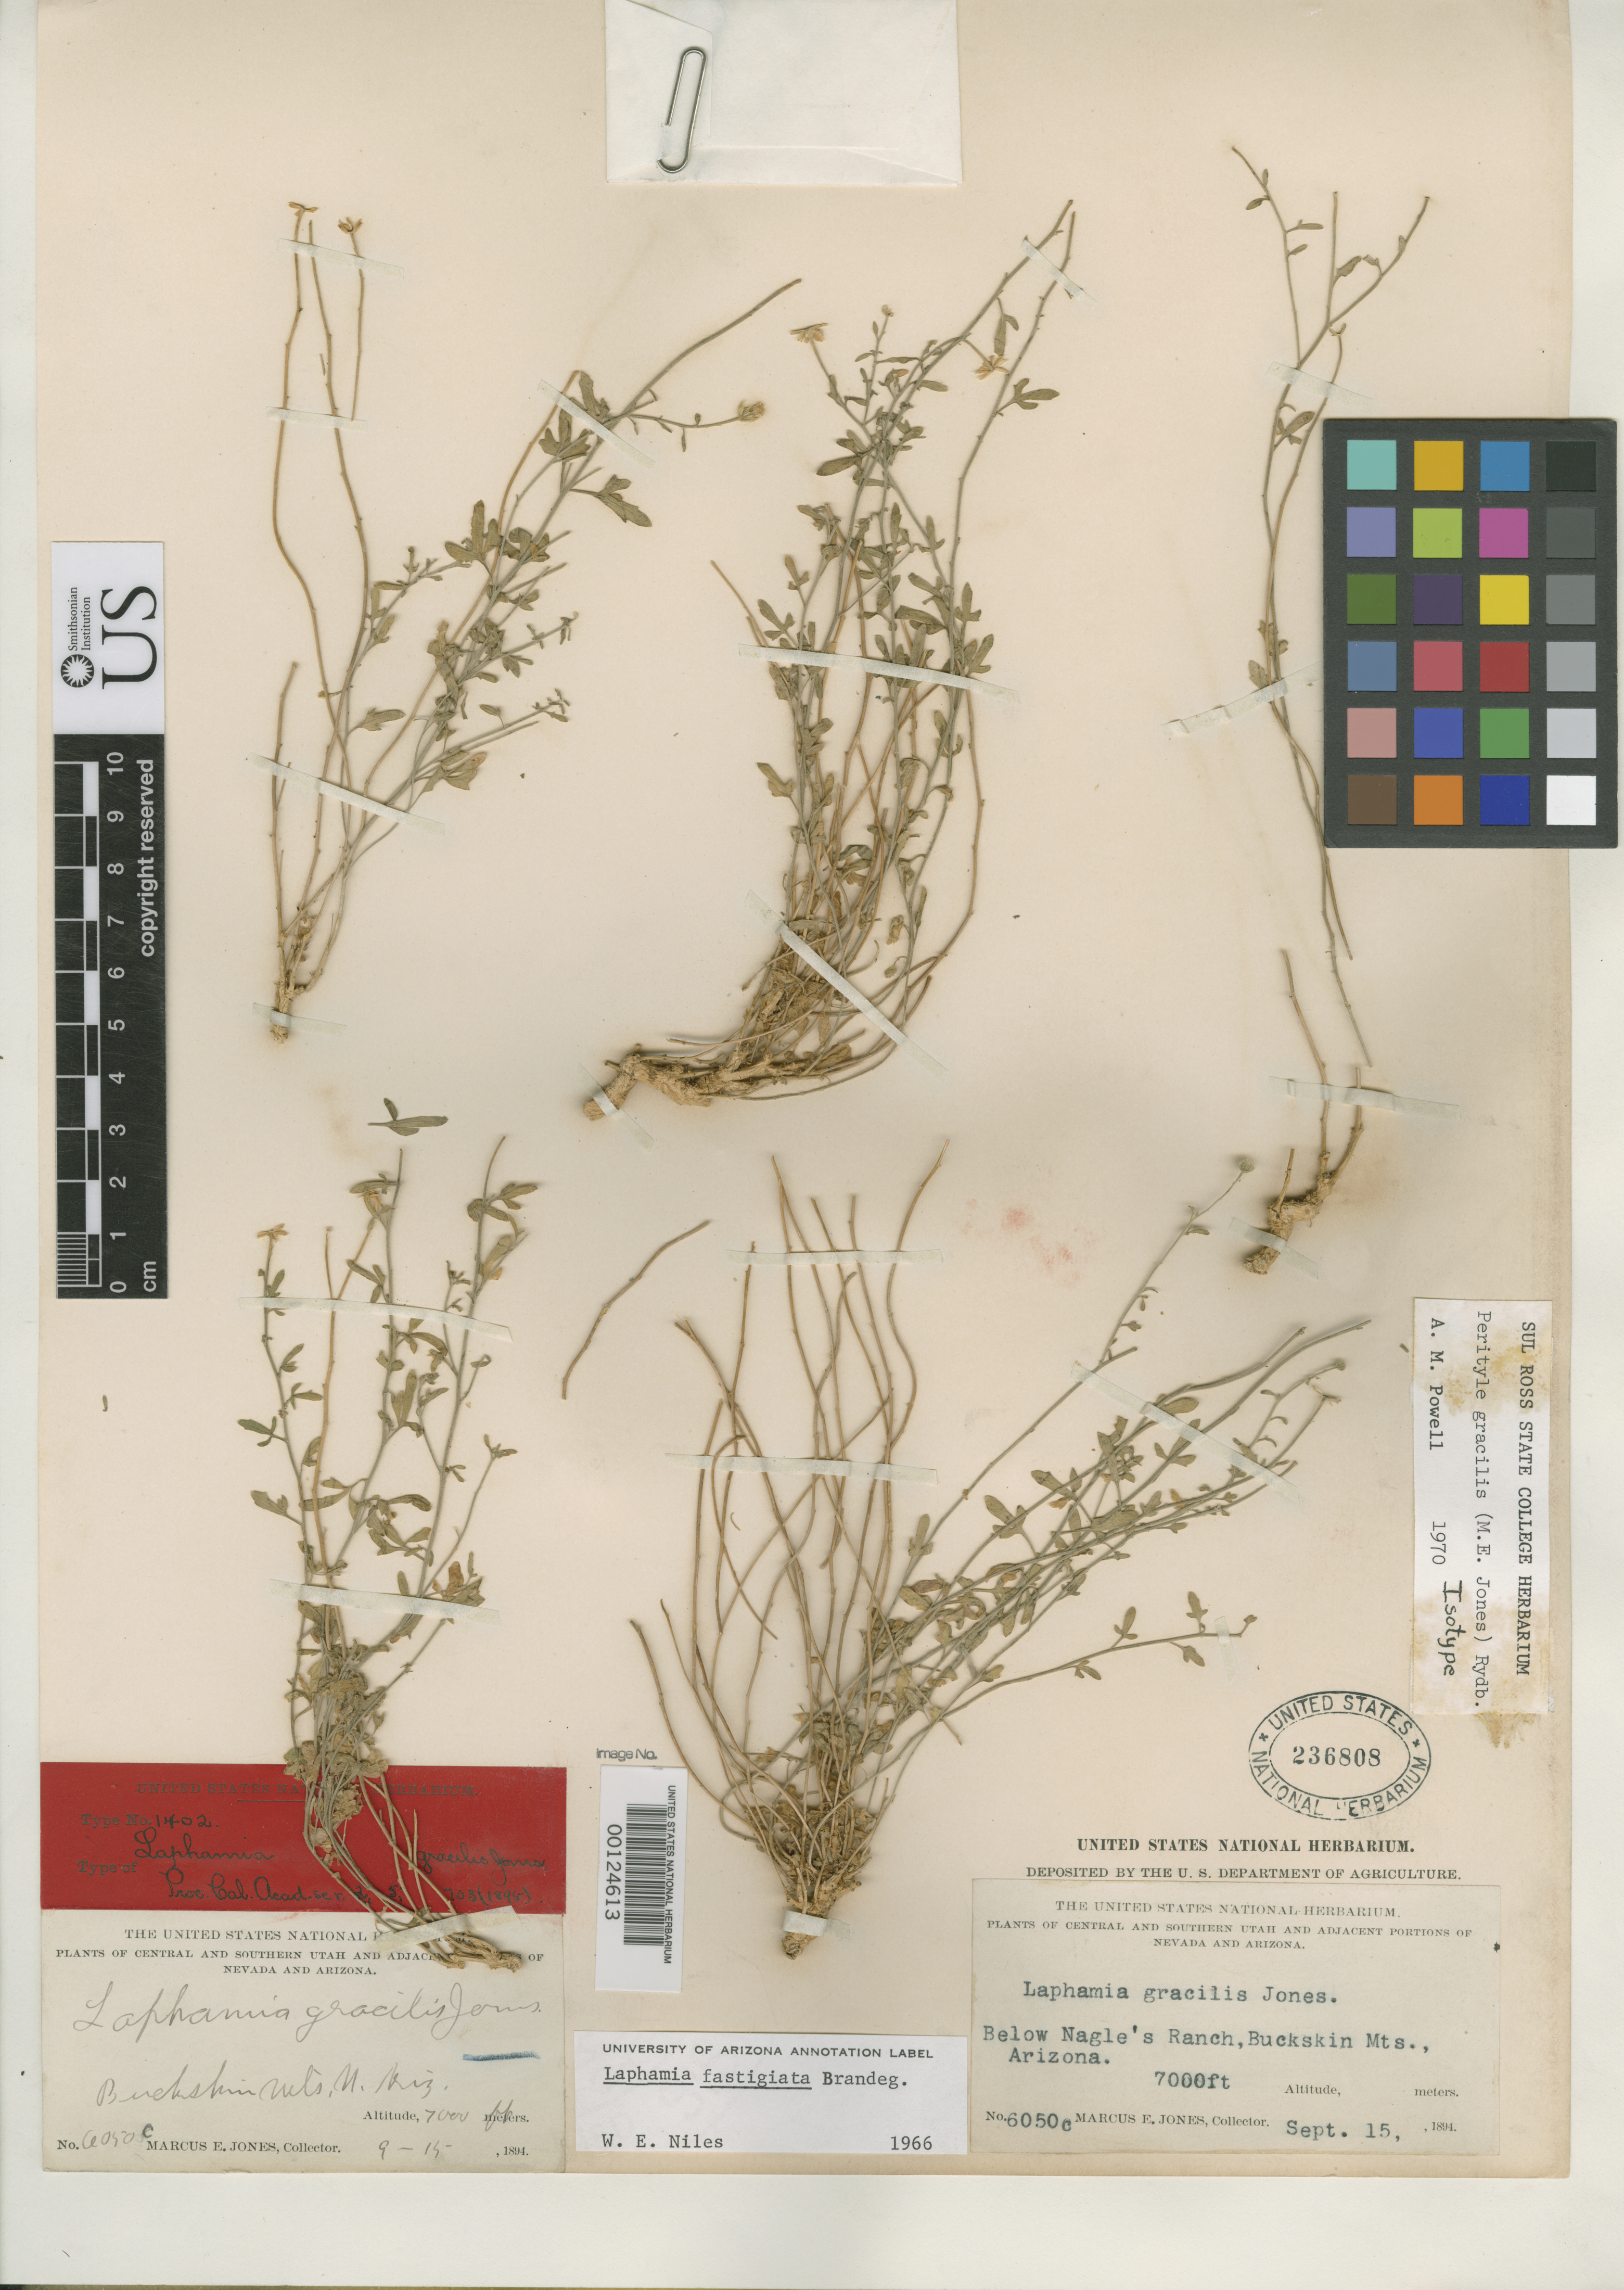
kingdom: Plantae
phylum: Tracheophyta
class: Magnoliopsida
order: Asterales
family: Asteraceae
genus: Laphamia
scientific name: Laphamia gracilis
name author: M.E. Jones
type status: Isotype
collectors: M. E. Jones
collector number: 6050 c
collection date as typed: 15 Sep 1894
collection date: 1894-09-15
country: United States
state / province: Arizona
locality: Below Nagle's Ranch, edge of Buckskin Mts.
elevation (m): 2134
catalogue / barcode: US 236808